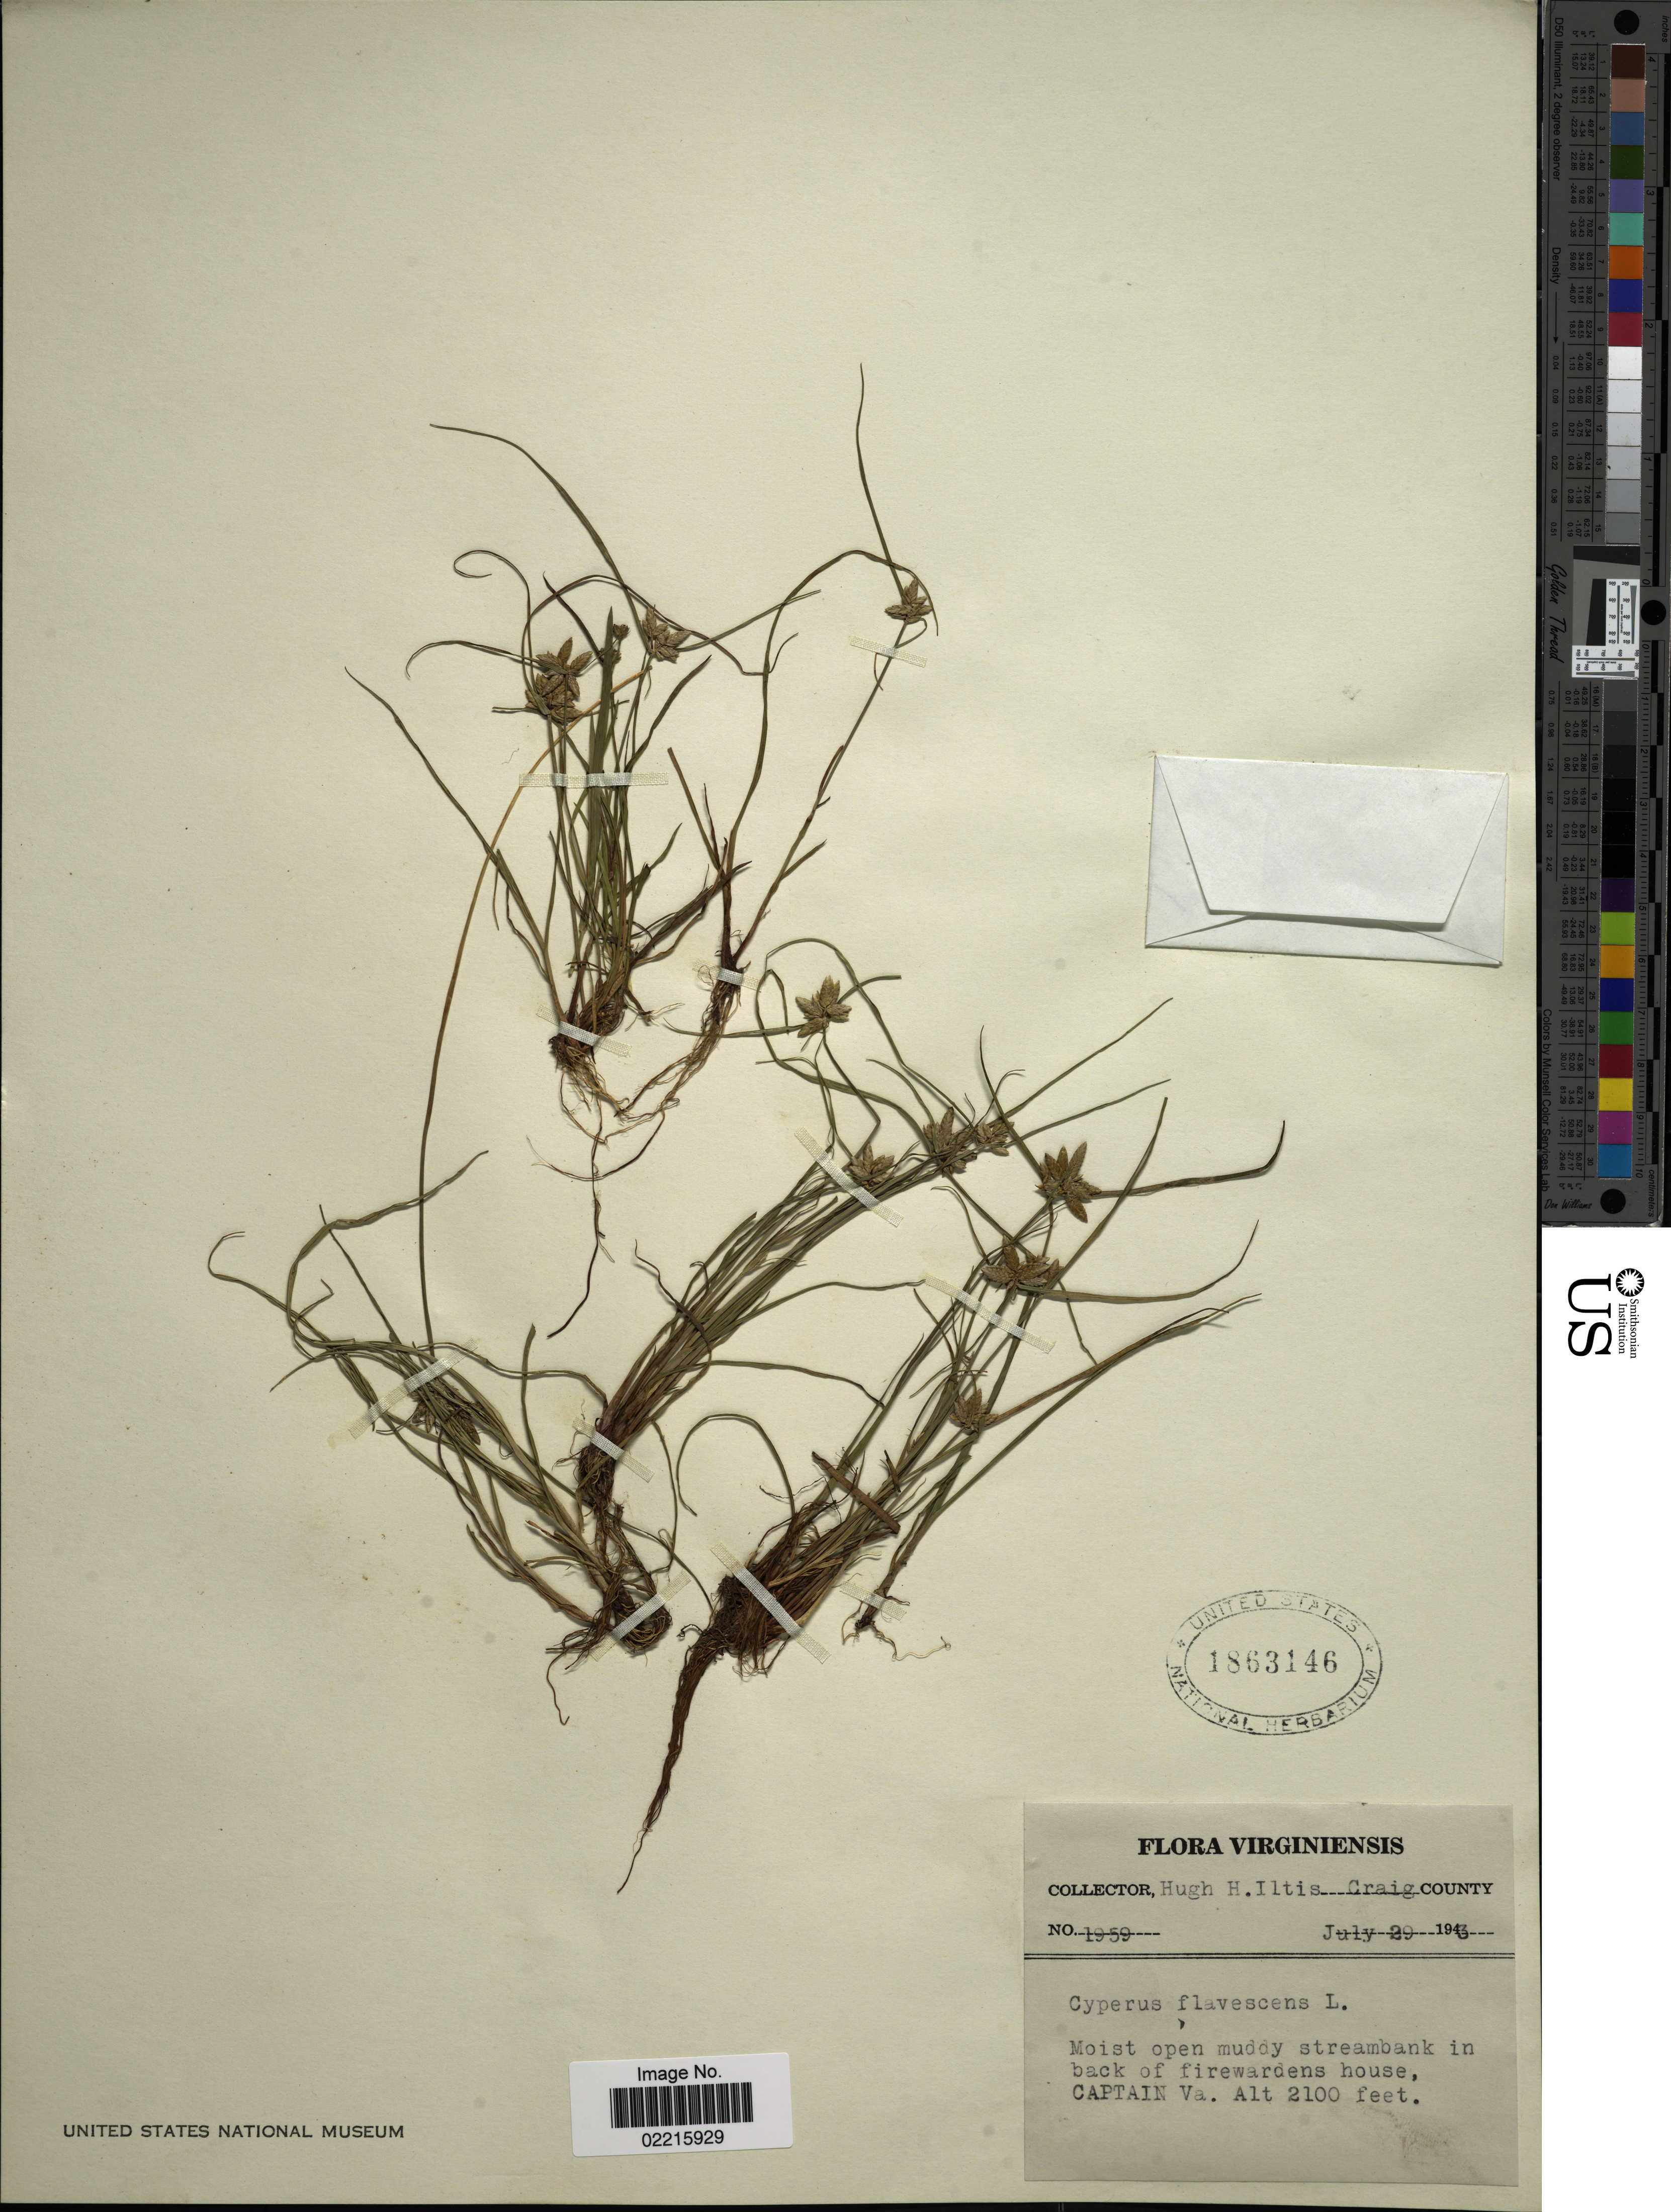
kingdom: Plantae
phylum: Tracheophyta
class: Liliopsida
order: Poales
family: Cyperaceae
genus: Cyperus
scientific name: Cyperus flavescens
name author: L.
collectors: H. Iltis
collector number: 1959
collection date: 1943-07-29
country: United States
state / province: Virginia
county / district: Craig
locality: Craig County. Moist open muddy streambank in back of firewardens house, Captain Va.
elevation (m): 640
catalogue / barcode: US 1863146